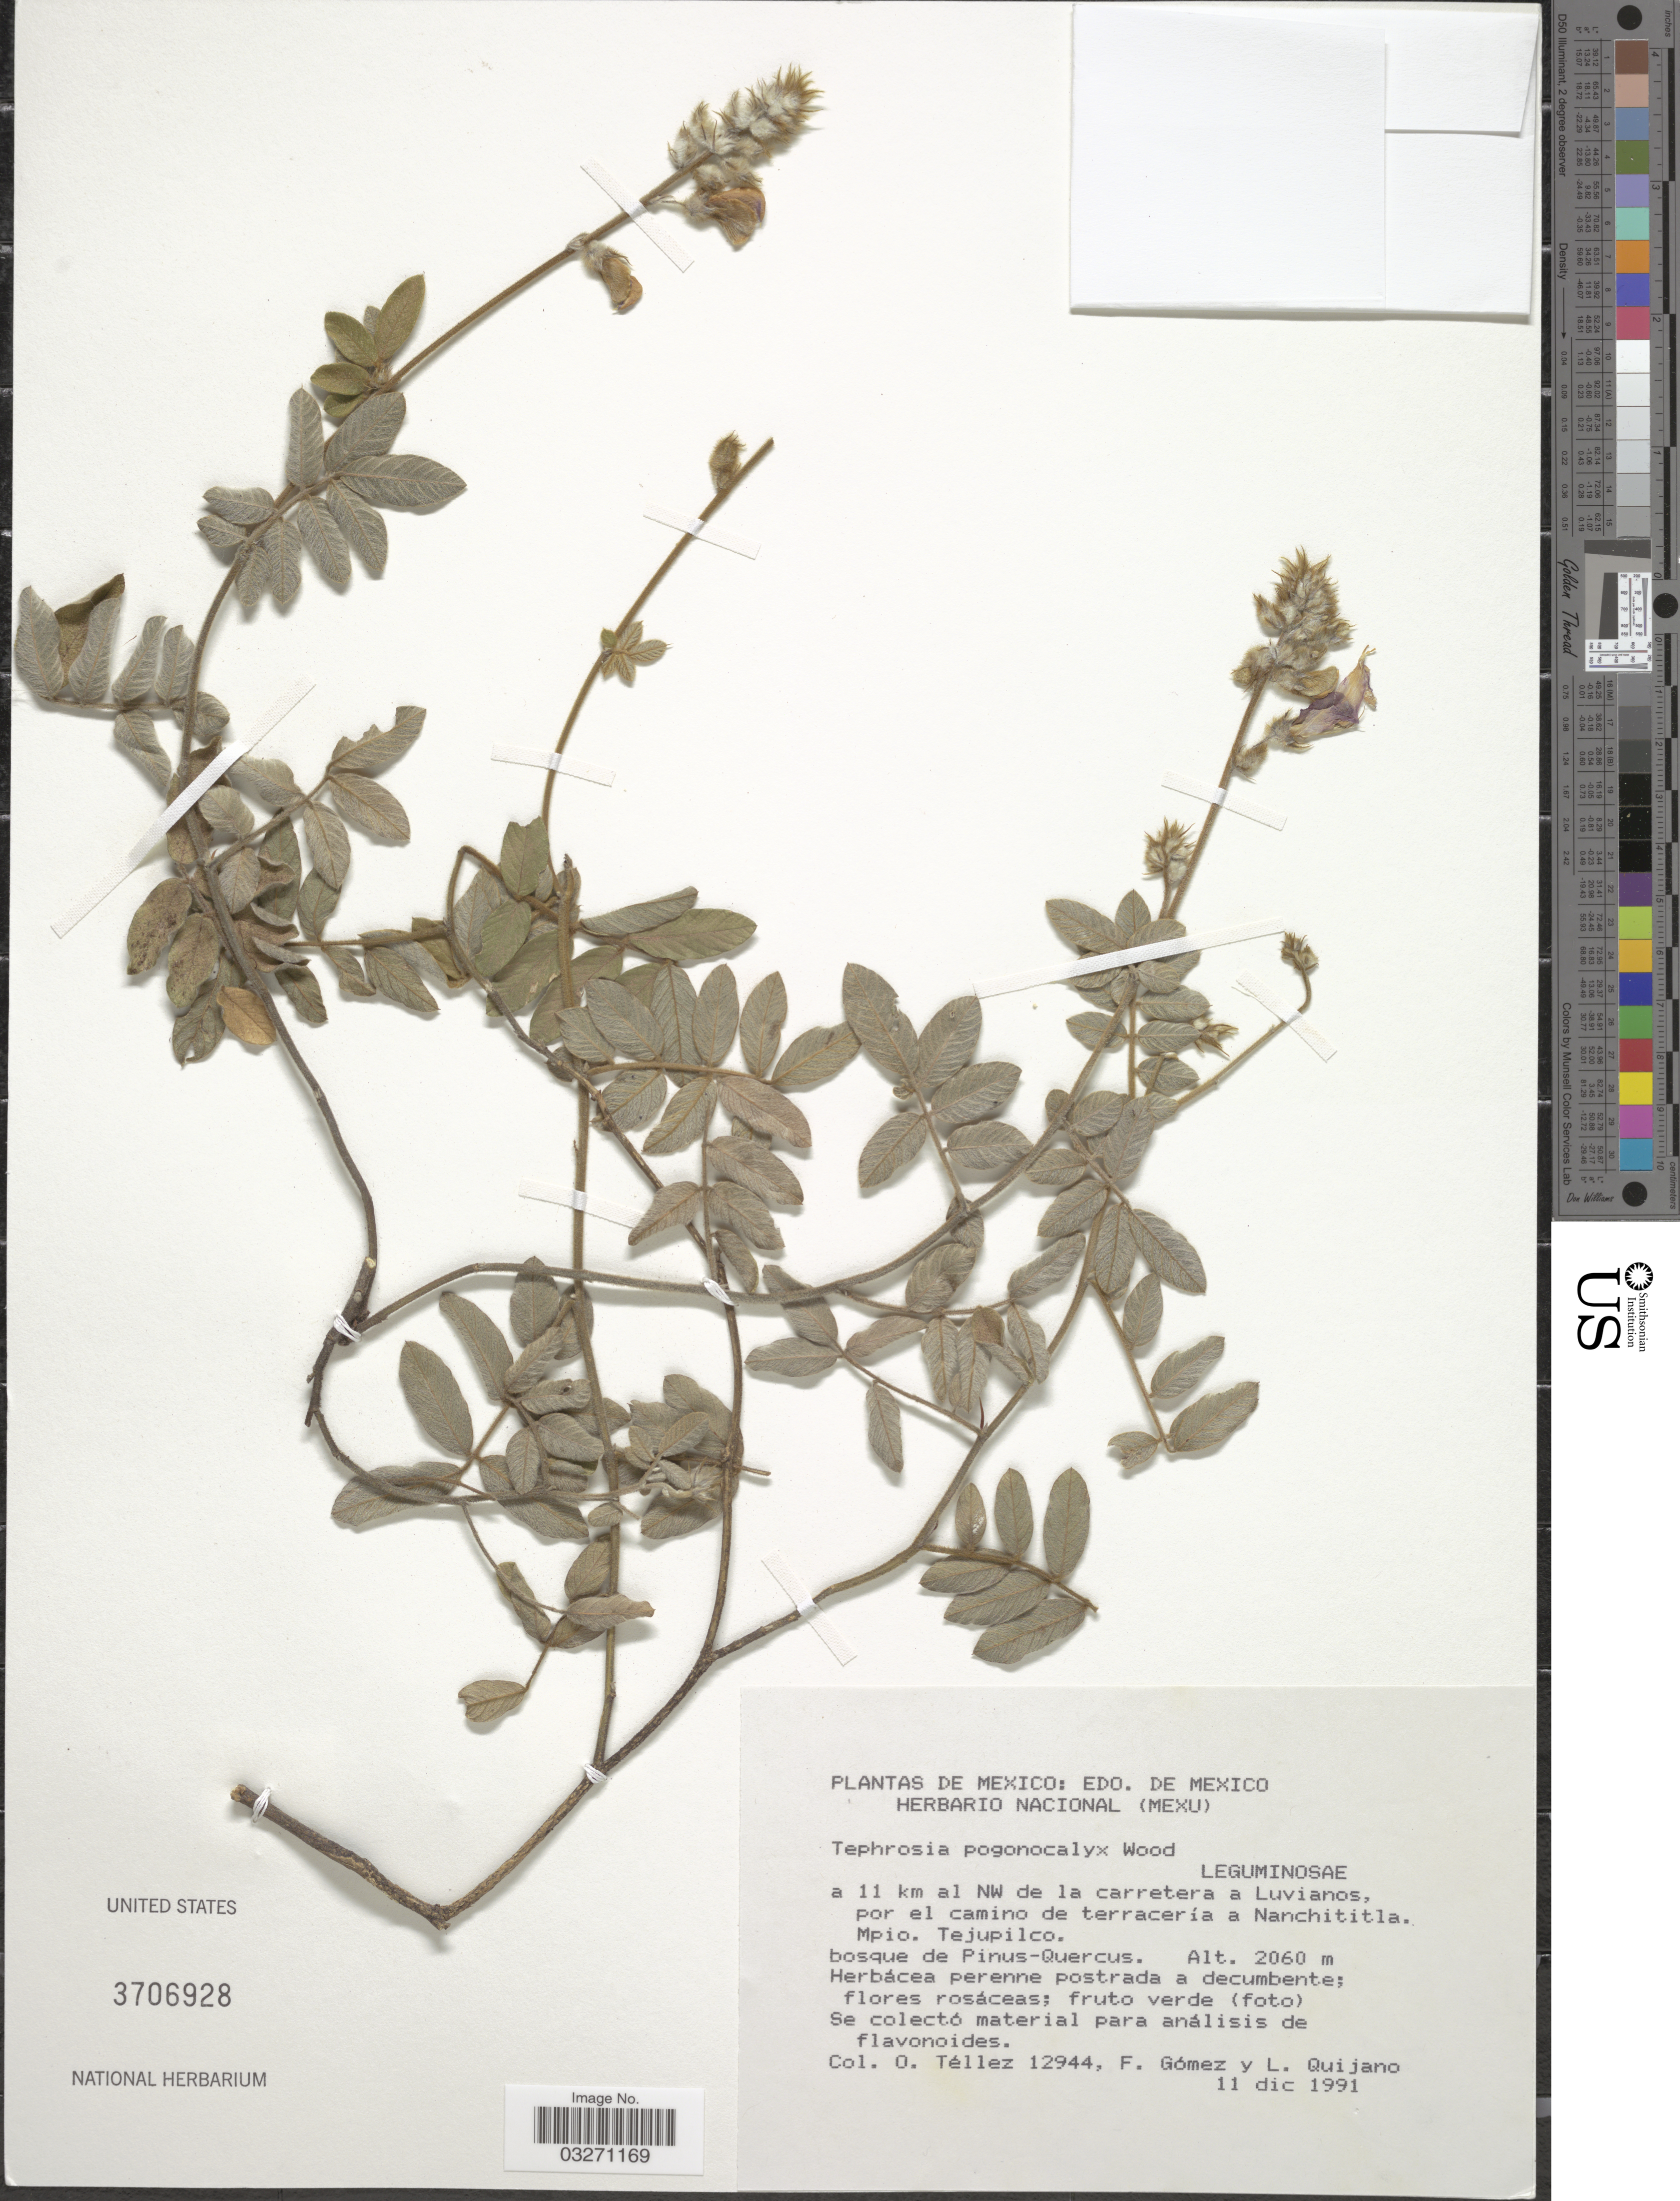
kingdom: Plantae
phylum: Tracheophyta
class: Magnoliopsida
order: Fabales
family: Fabaceae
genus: Tephrosia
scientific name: Tephrosia pogonocalyx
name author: C.E. Wood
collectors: O. Tellez, F. Gómez & L. Quijano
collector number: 12944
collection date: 1991-12-11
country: Mexico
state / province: México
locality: A 11 km al NW de la carretera a Luvianos, por el camino de terracería a Nanchititla. Mpio. Tejupilco.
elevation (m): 2060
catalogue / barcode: US 3706928